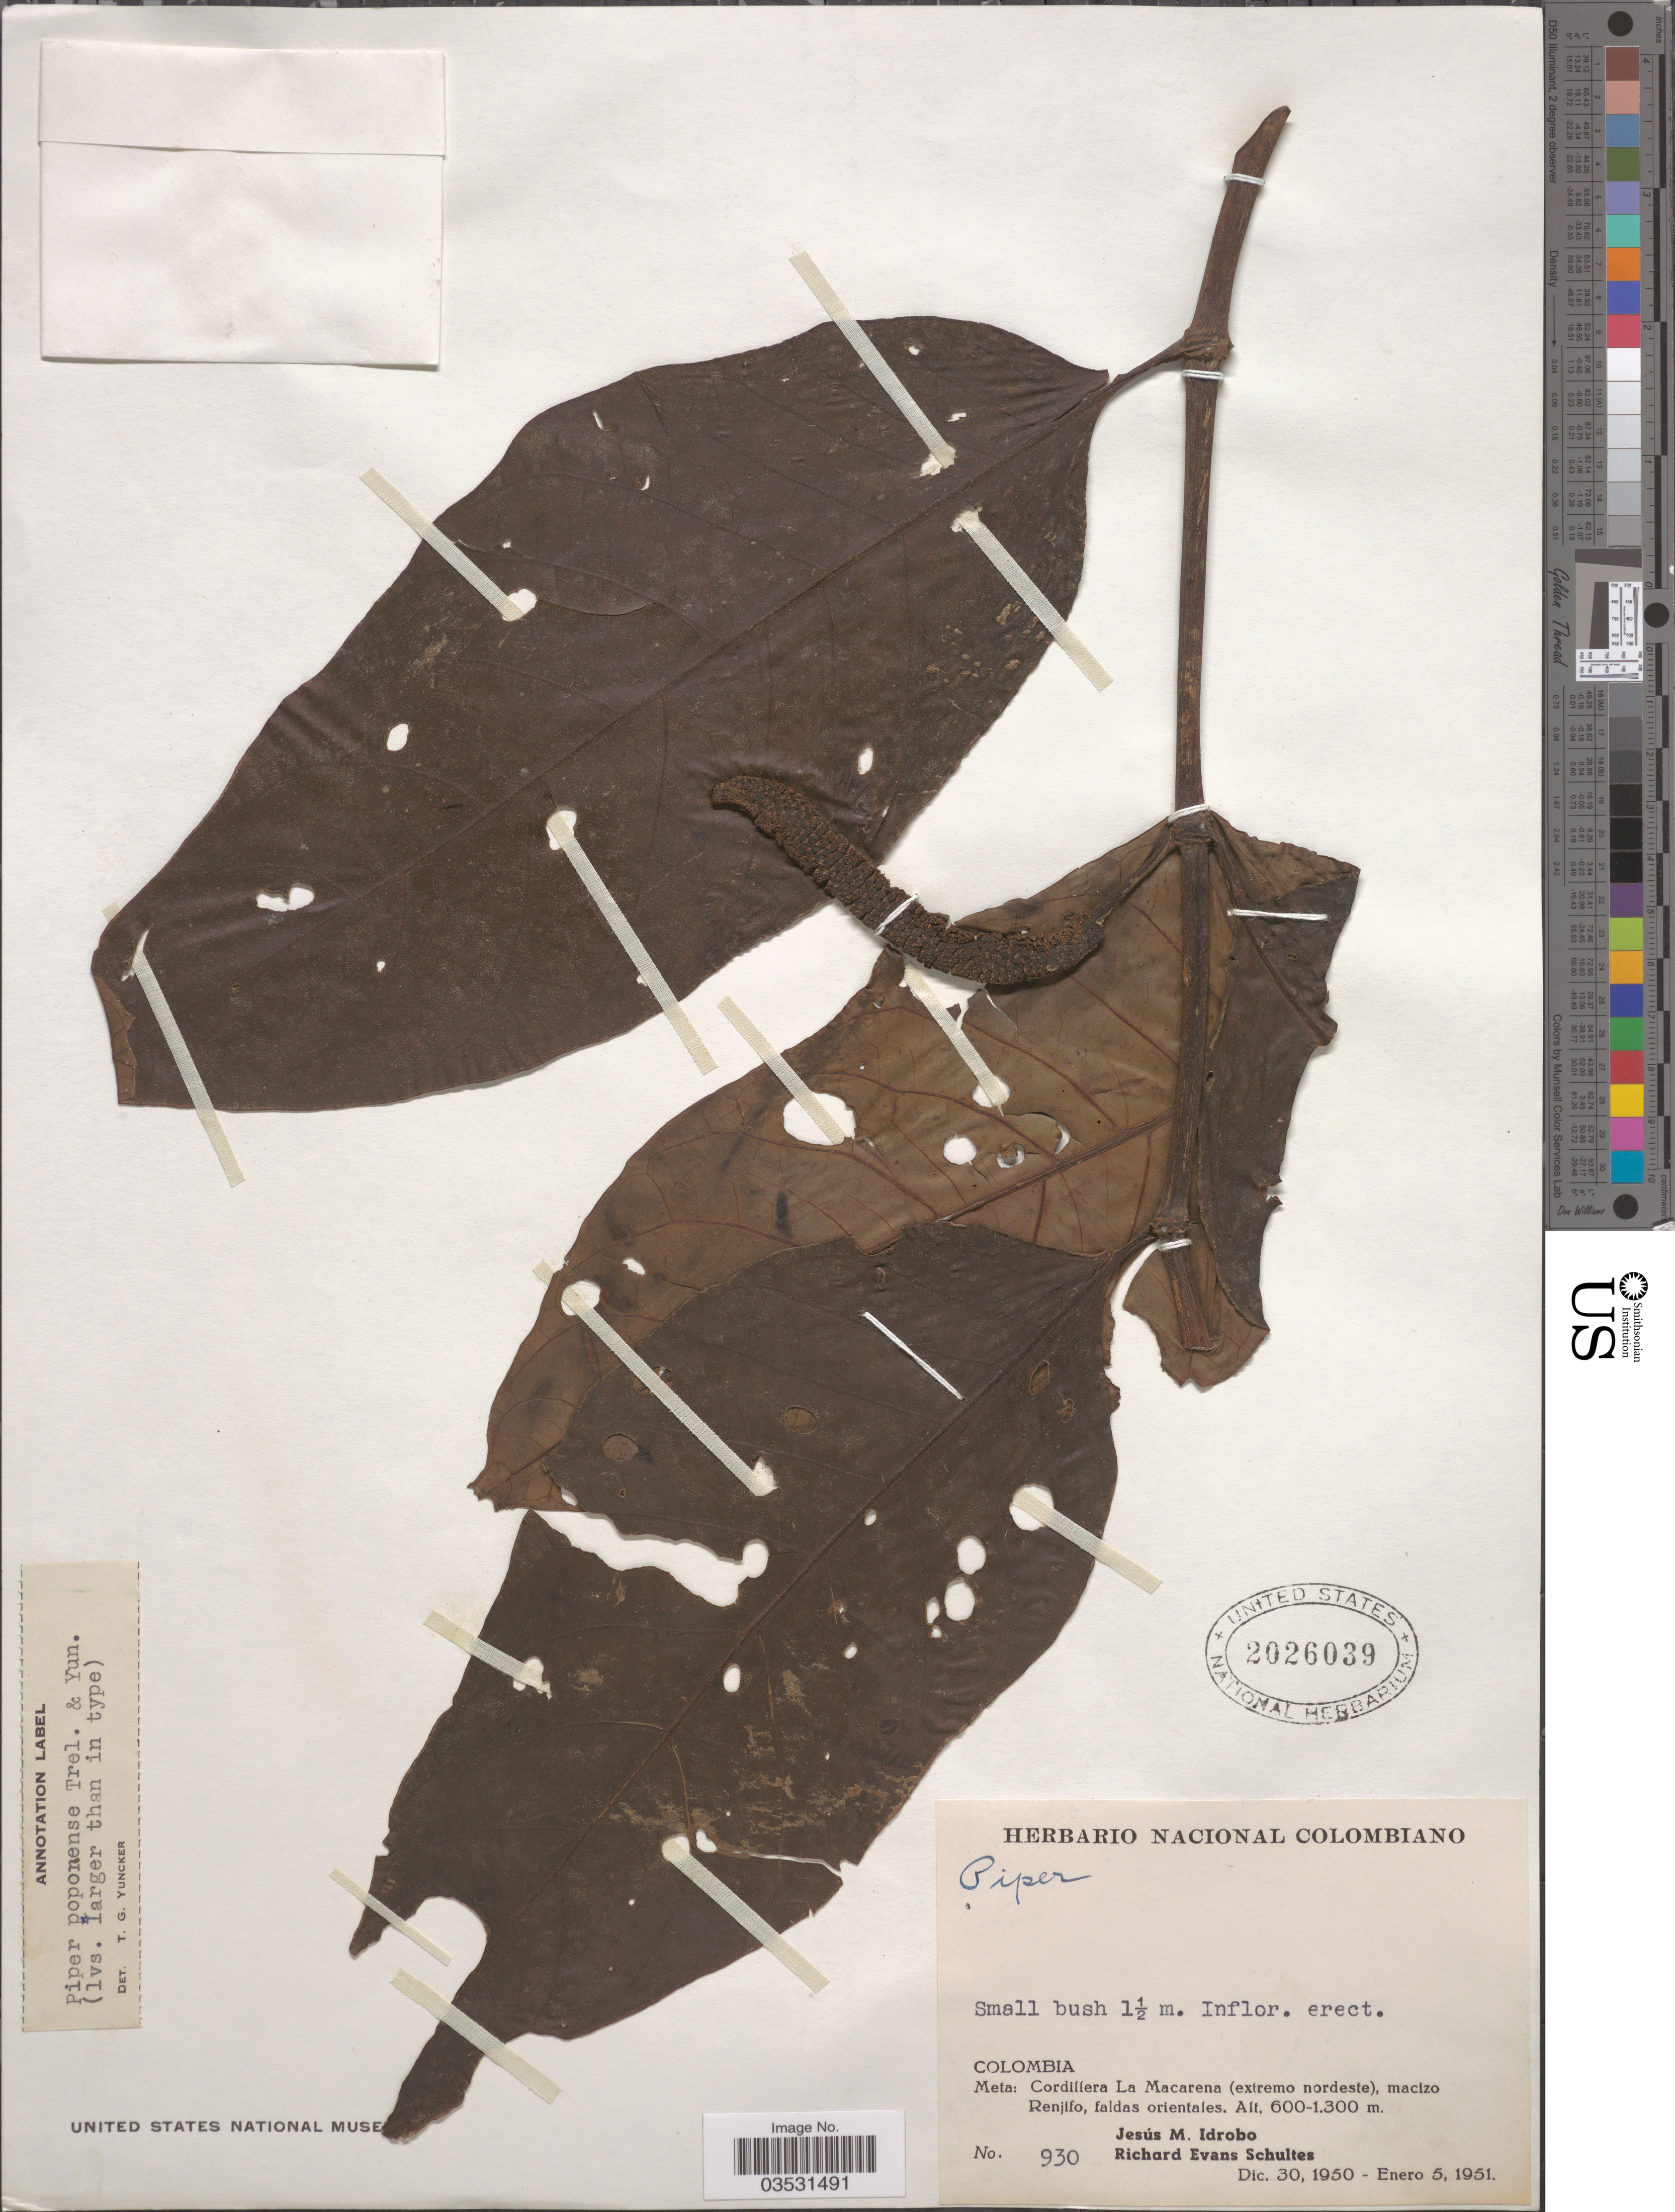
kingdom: Plantae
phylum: Tracheophyta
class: Magnoliopsida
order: Piperales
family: Piperaceae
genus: Piper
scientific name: Piper poporense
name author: Trel. & Yunck.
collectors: J. M. Idrobo & R. E. Schultes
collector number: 930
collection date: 1950-12-30/1951-01-05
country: Colombia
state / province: Meta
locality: Cordillera La Macarena (extremo nordeste), macizo Renjifo, faldas orientales.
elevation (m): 600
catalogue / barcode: US 2026039